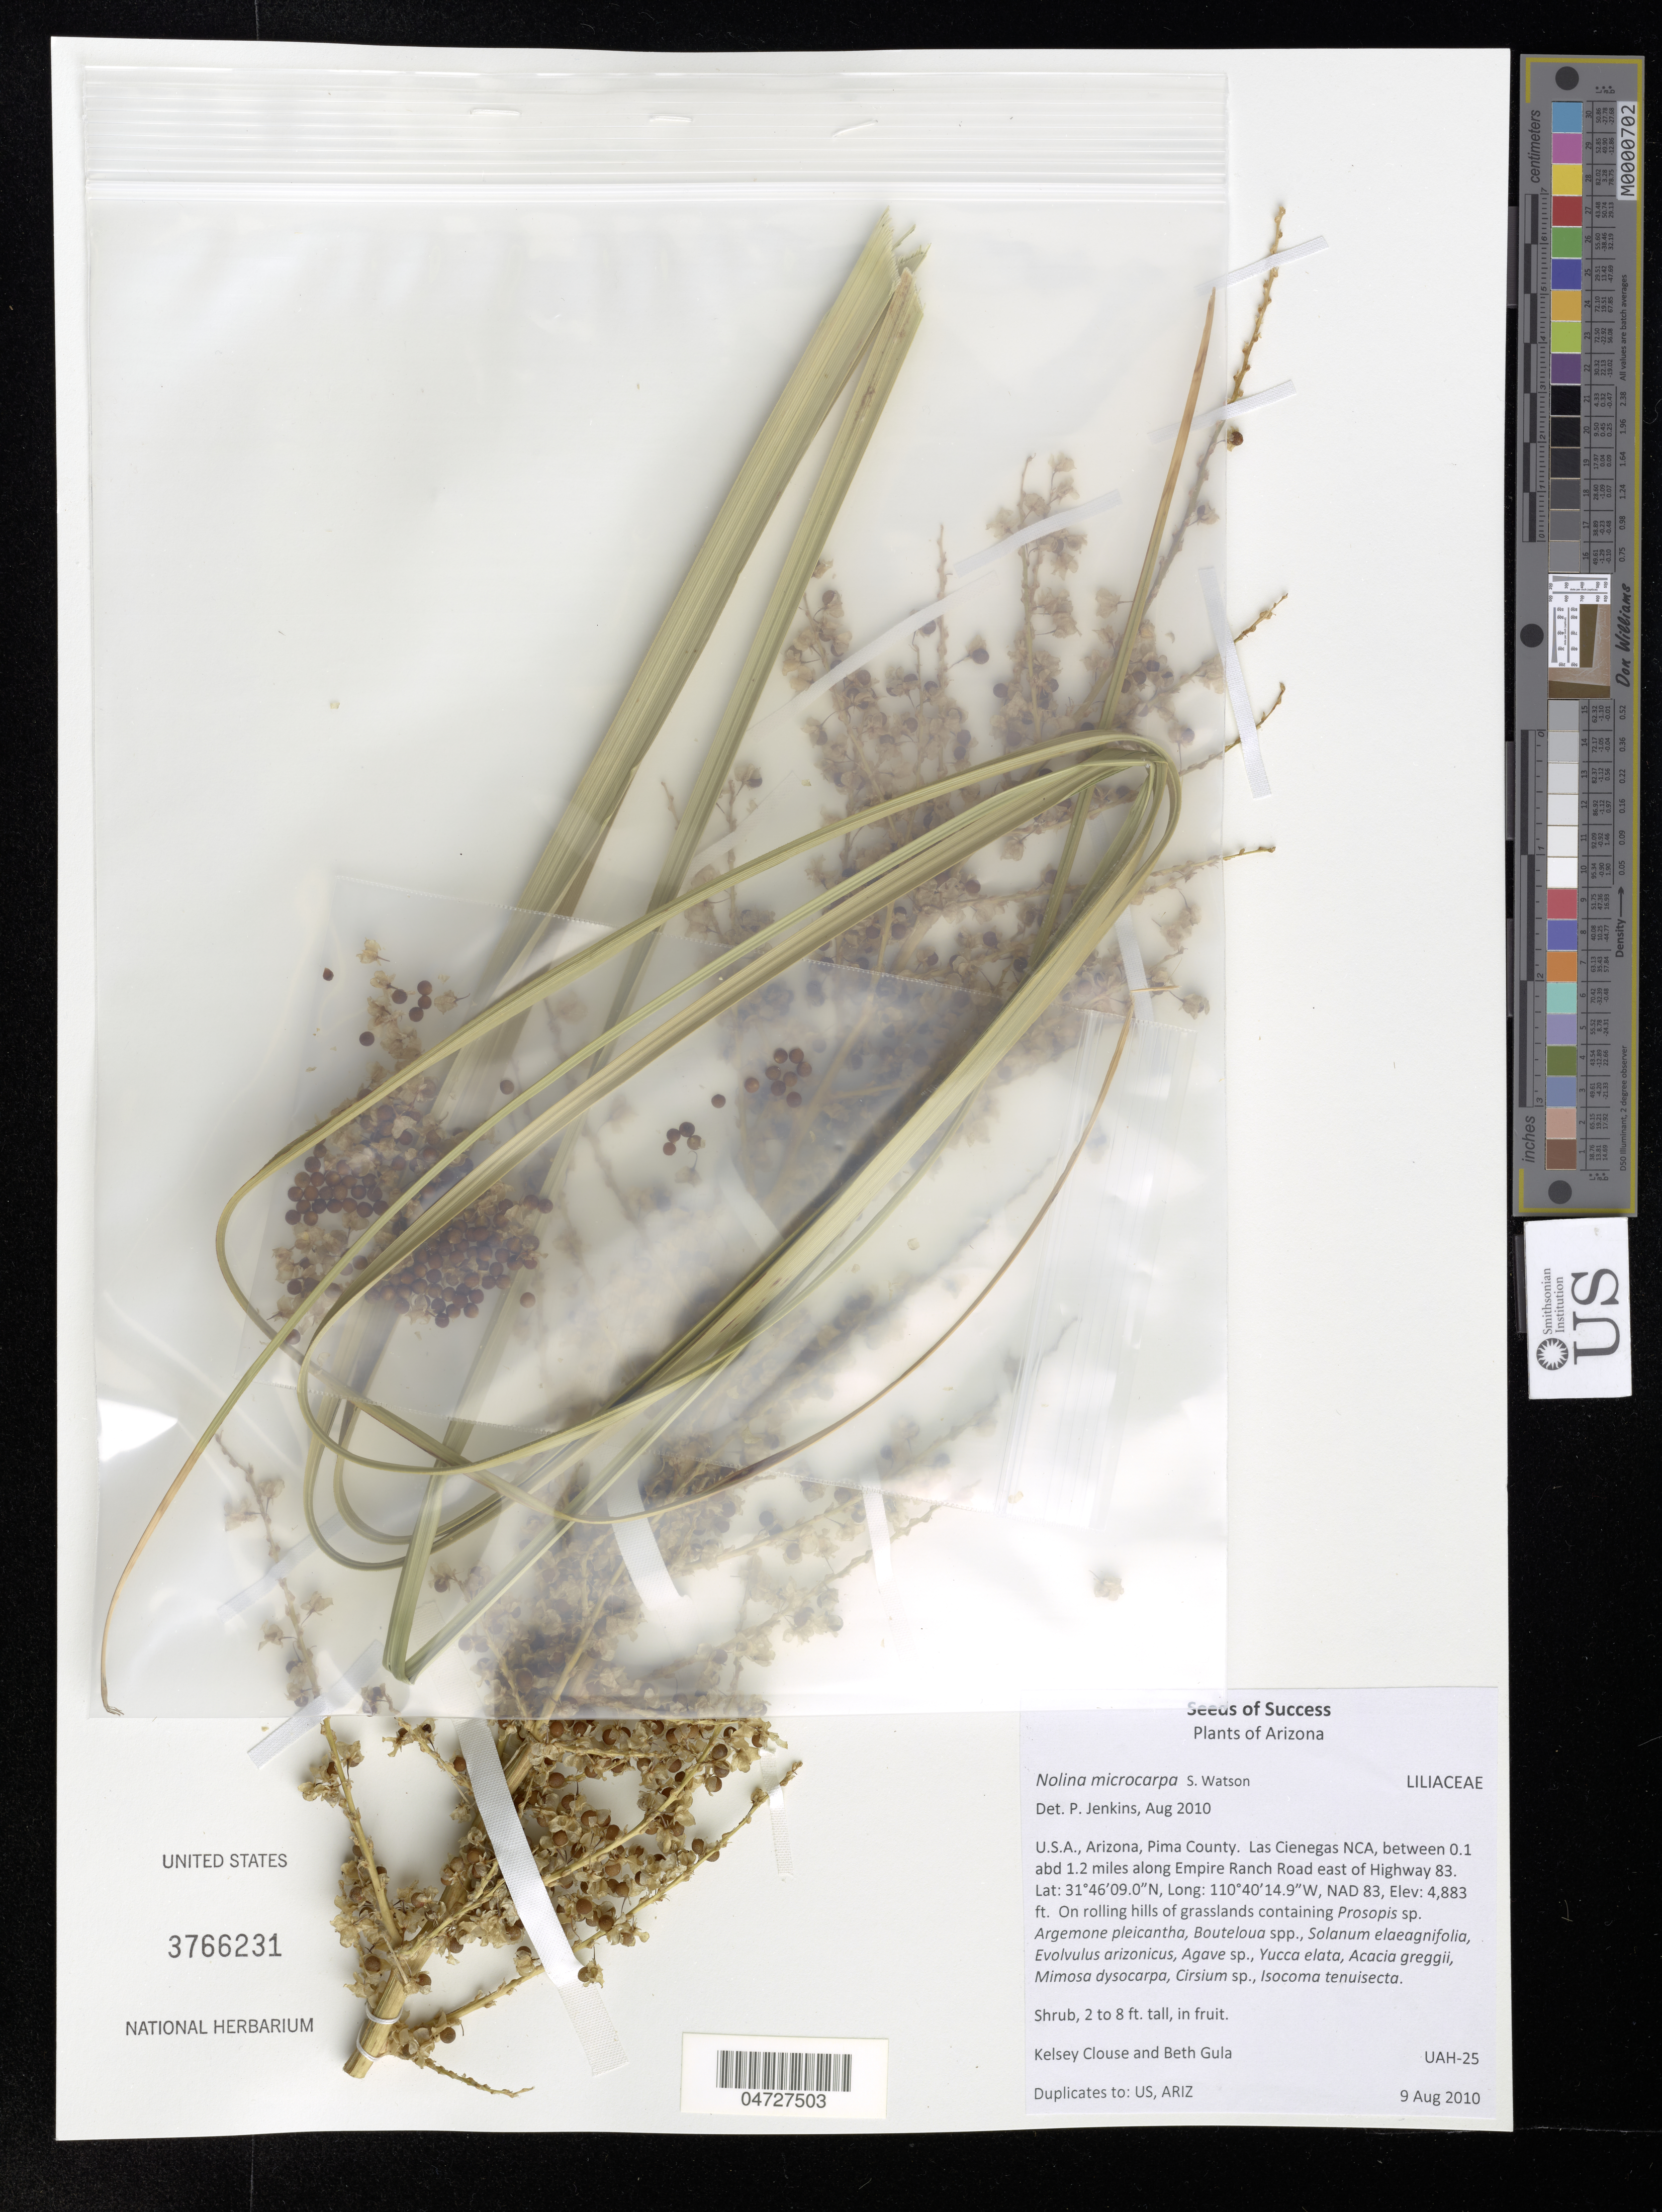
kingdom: Plantae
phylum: Tracheophyta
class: Liliopsida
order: Asparagales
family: Asparagaceae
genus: Nolina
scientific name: Nolina microcarpa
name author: S. Watson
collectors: K. Clouse & B. Gula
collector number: UAH-25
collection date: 2010-08-09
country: United States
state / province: Arizona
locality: Pima County. Las Cienegas NCA, between 0.1 abd 1.2 miles along Empire Ranch Road east of Highway 83.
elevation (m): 1488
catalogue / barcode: US 3766231